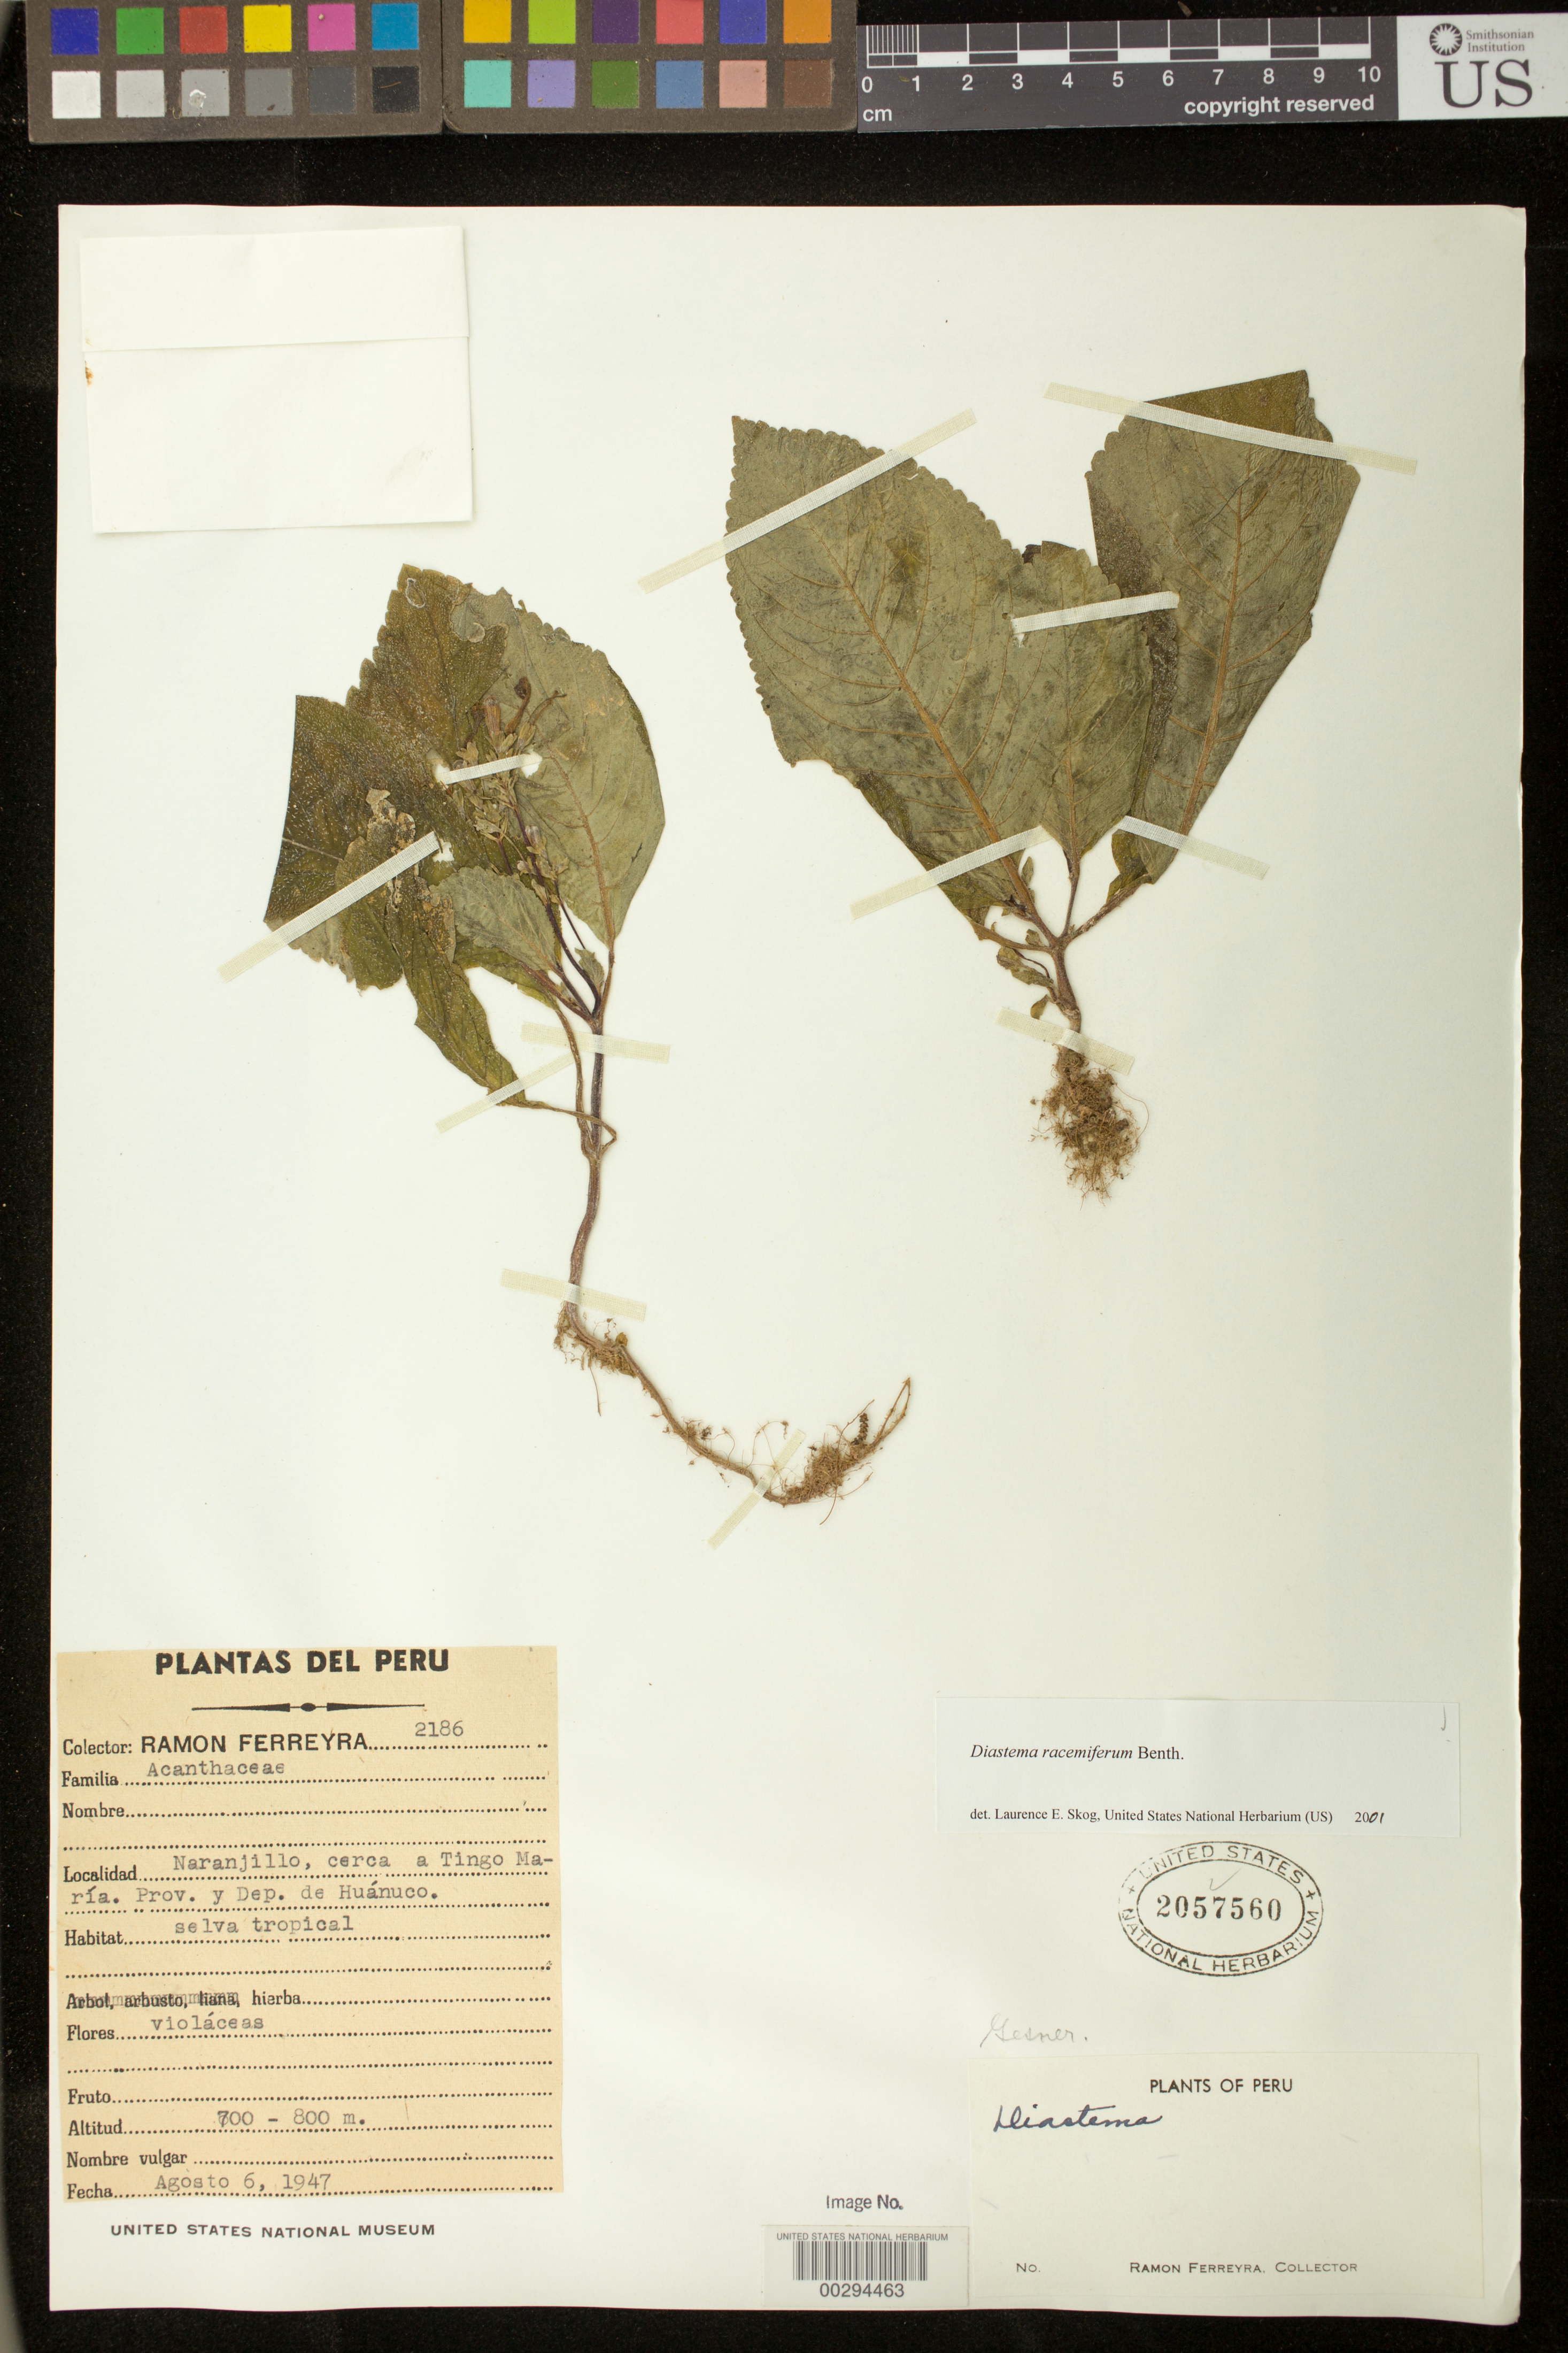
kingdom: Plantae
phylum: Tracheophyta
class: Magnoliopsida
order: Lamiales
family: Gesneriaceae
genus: Diastema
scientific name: Diastema racemiferum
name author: Benth.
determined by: Skog, Laurence E.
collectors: R. A. Ferreyra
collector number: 2186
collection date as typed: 06 Aug 1947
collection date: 1947-08-06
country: Peru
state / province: Huánuco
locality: Prov. Huánuco; Naranjillo, cerca a Tingo María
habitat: Selva tropical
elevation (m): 700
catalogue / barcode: US 2057560